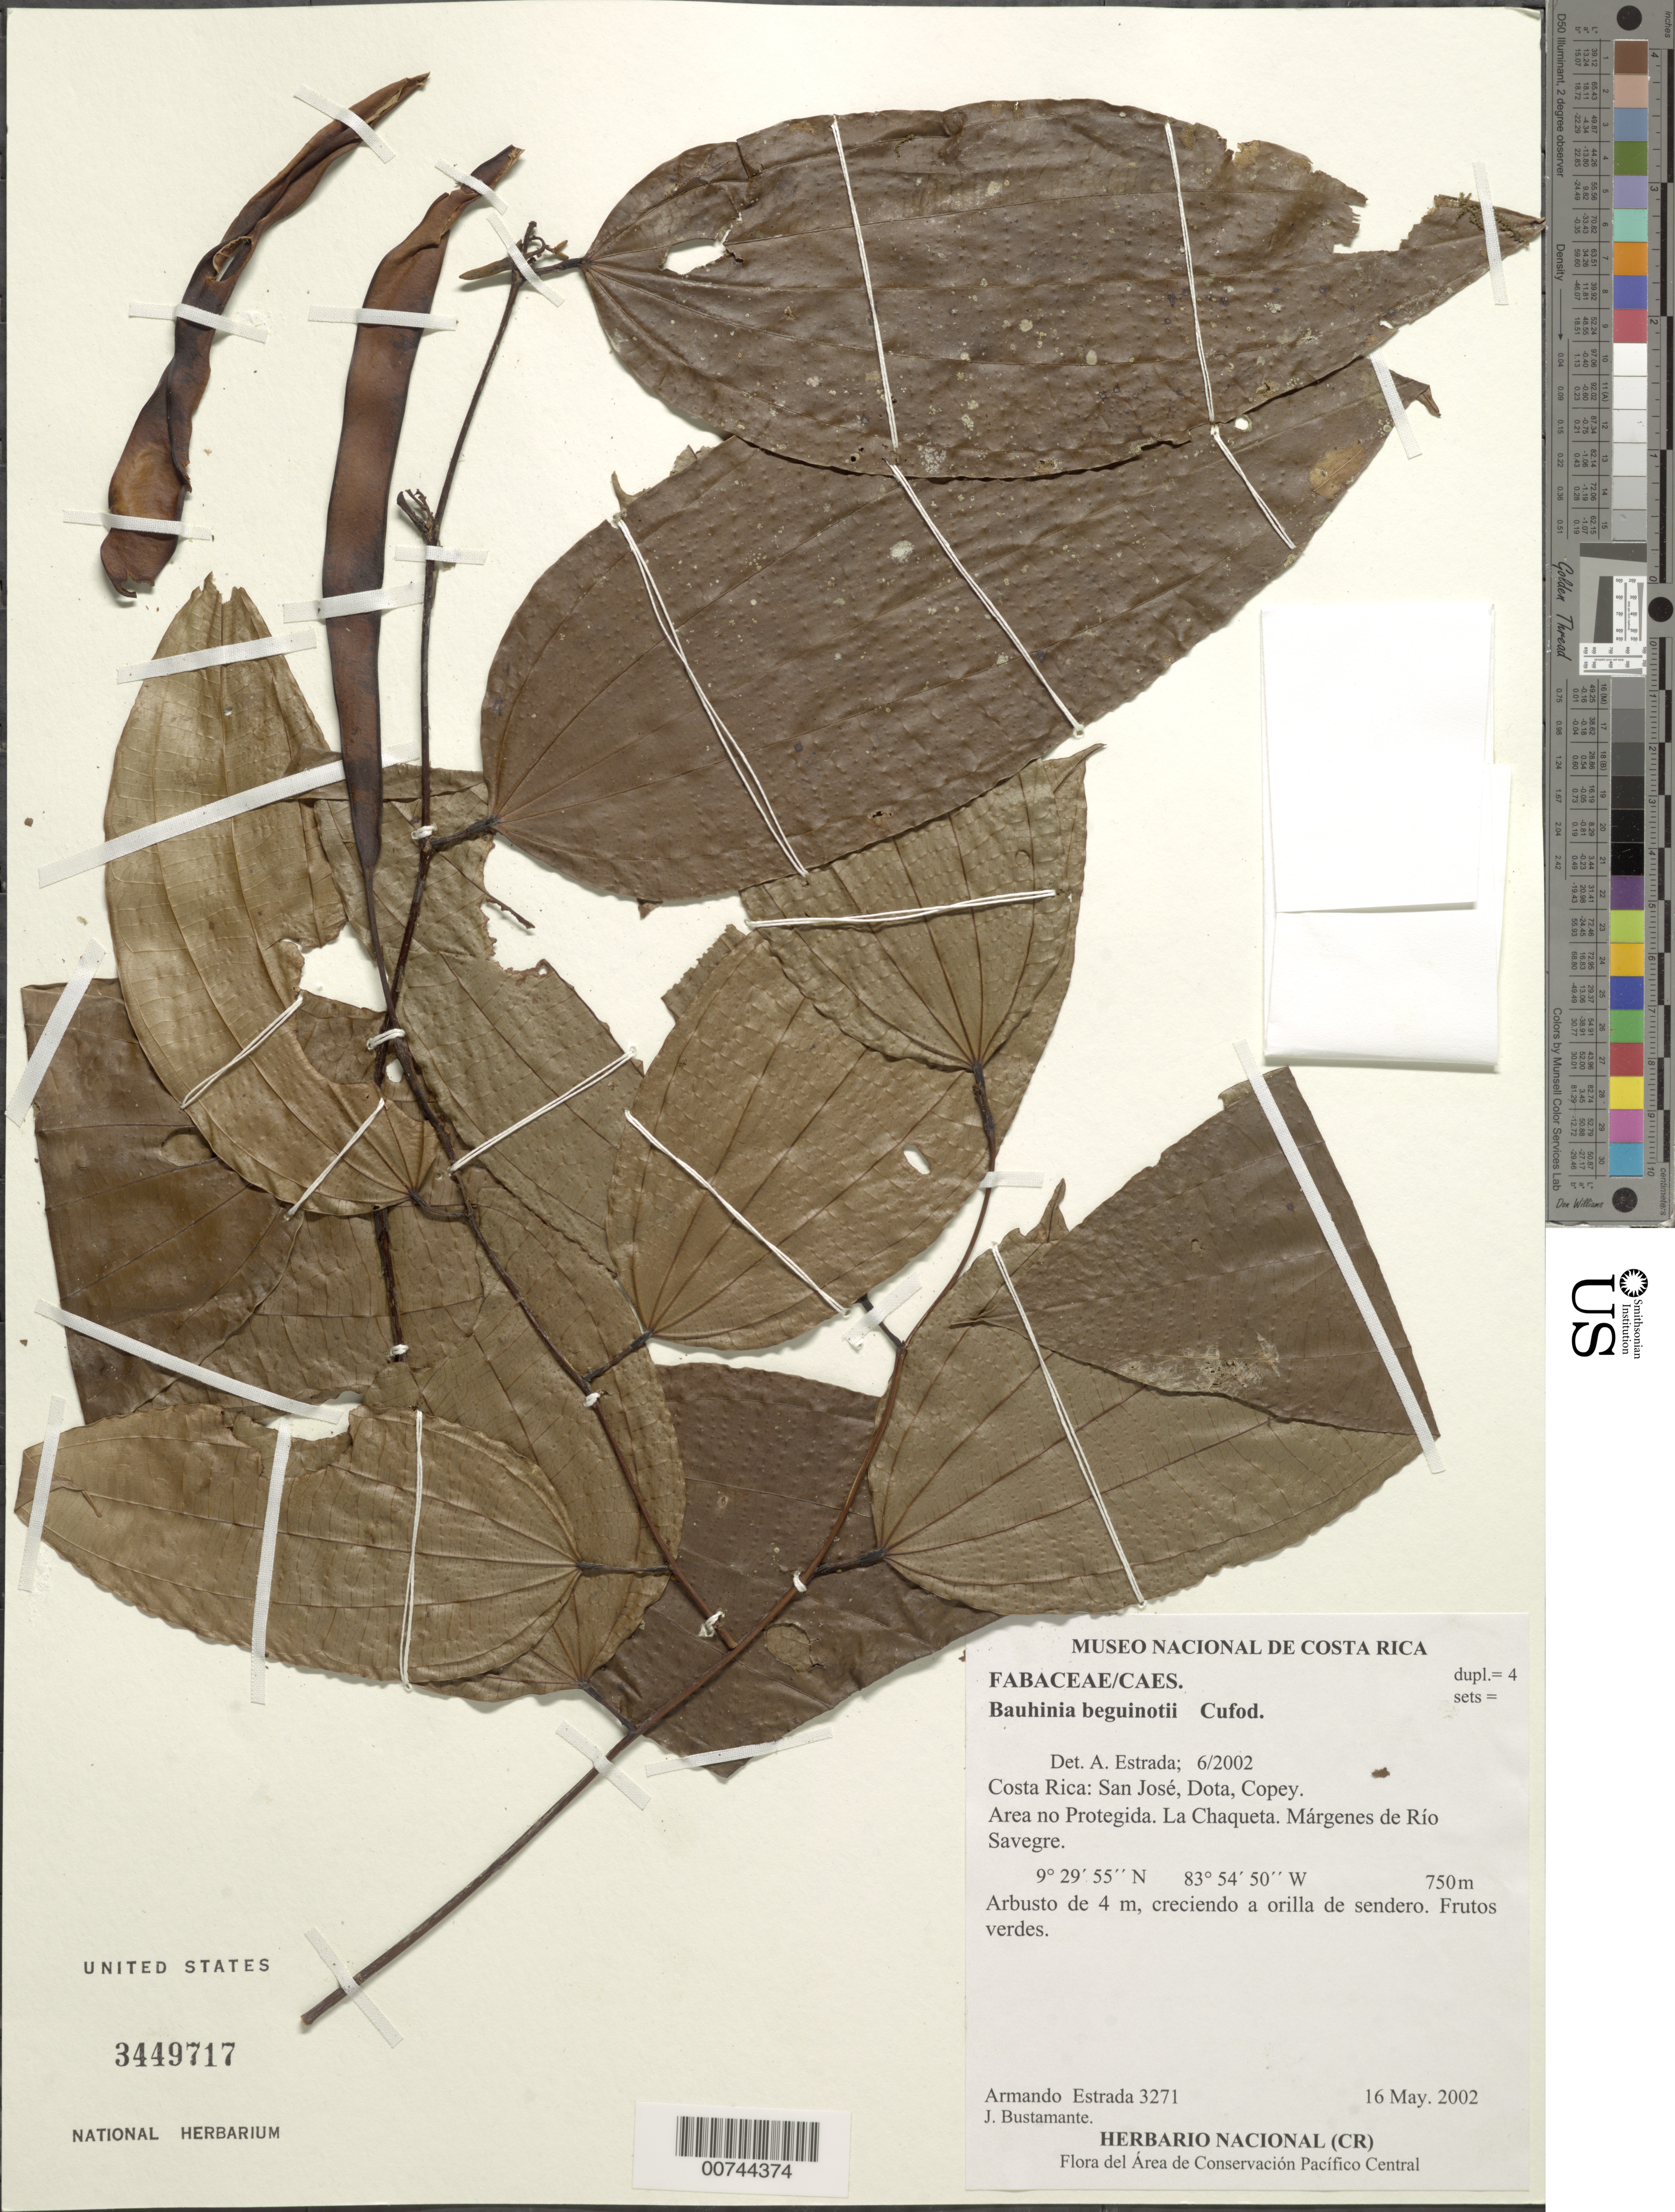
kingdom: Plantae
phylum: Tracheophyta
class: Magnoliopsida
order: Fabales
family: Fabaceae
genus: Bauhinia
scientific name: Bauhinia beguinotii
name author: Cufod.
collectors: A. Estrada & J. Bustamante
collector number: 3271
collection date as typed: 16 May 2002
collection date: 2002-05-16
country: Costa Rica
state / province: San José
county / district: Dota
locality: Copey, La Chaqueta, Margenes de Rio Savegre.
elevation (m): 750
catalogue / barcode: US 3449717